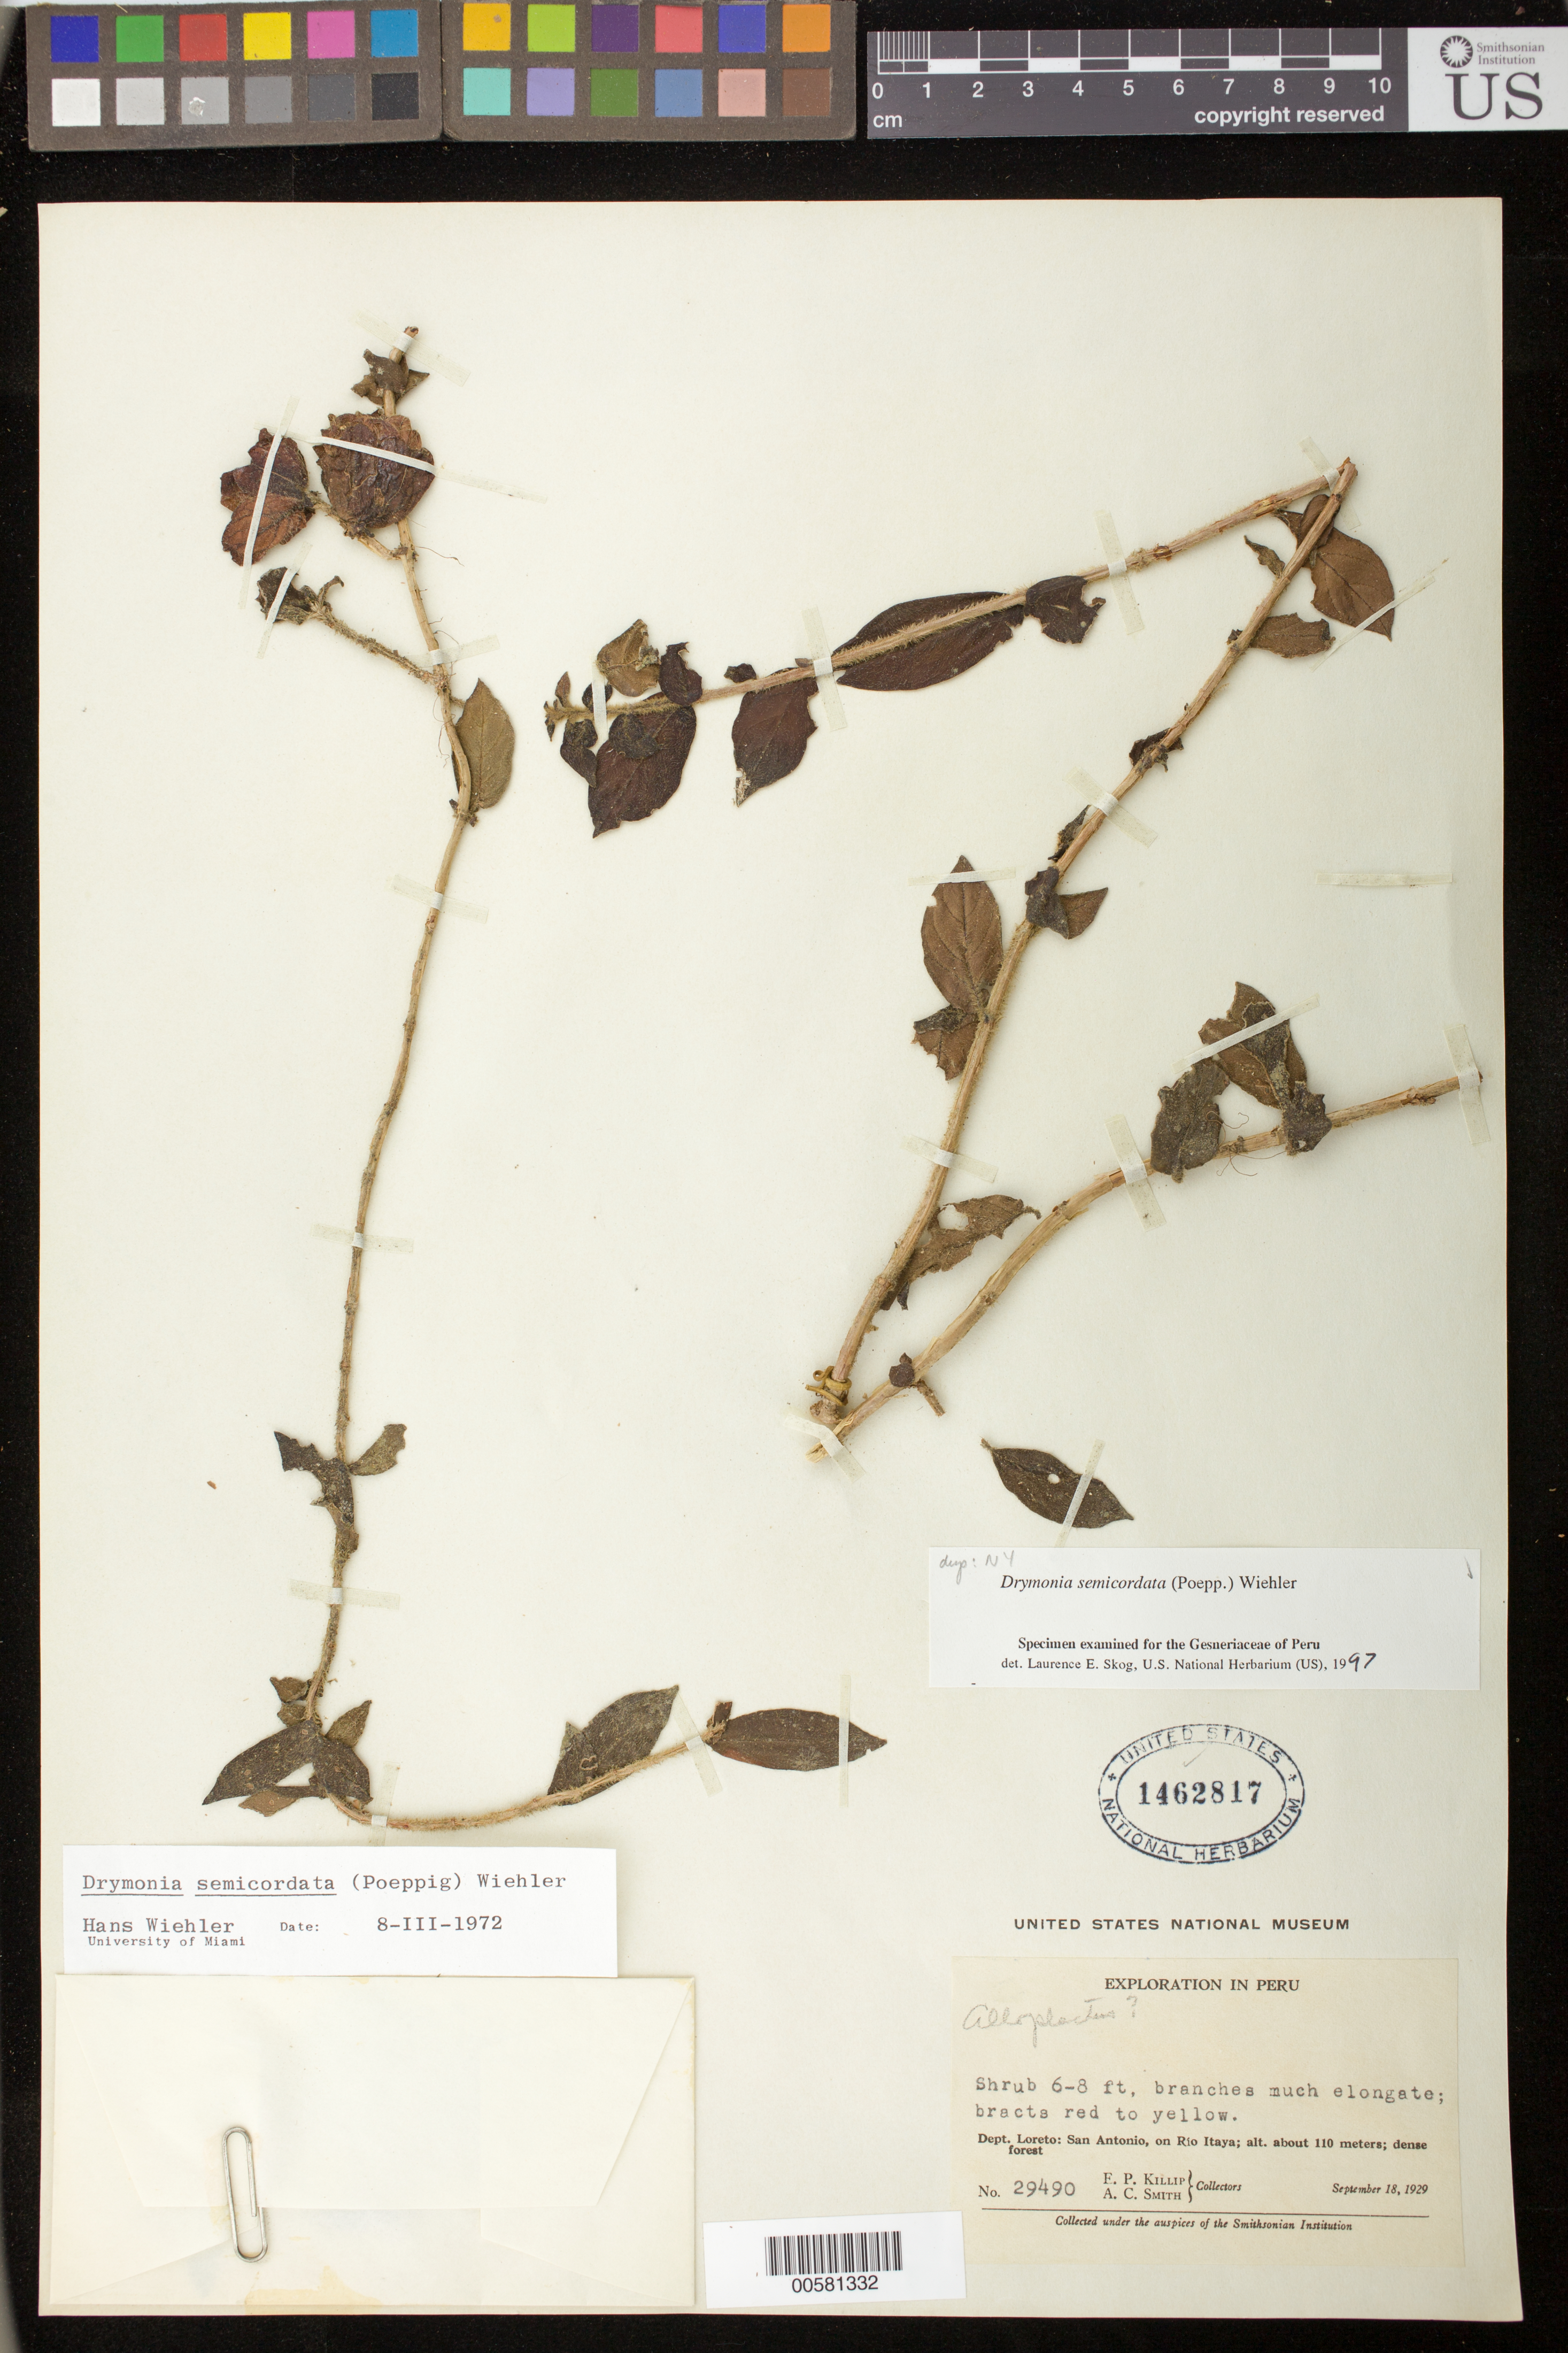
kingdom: Plantae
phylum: Tracheophyta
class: Magnoliopsida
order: Lamiales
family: Gesneriaceae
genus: Drymonia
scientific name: Drymonia semicordata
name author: (Poepp.) Wiehler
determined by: Skog, Laurence E.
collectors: E. P. Killip & A. C. Smith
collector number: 29490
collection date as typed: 18 Sep 1929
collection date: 1929-09-18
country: Peru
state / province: Loreto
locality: San Antonio, on Río Itaya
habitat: Dense forest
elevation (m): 110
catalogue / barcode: US 1462817